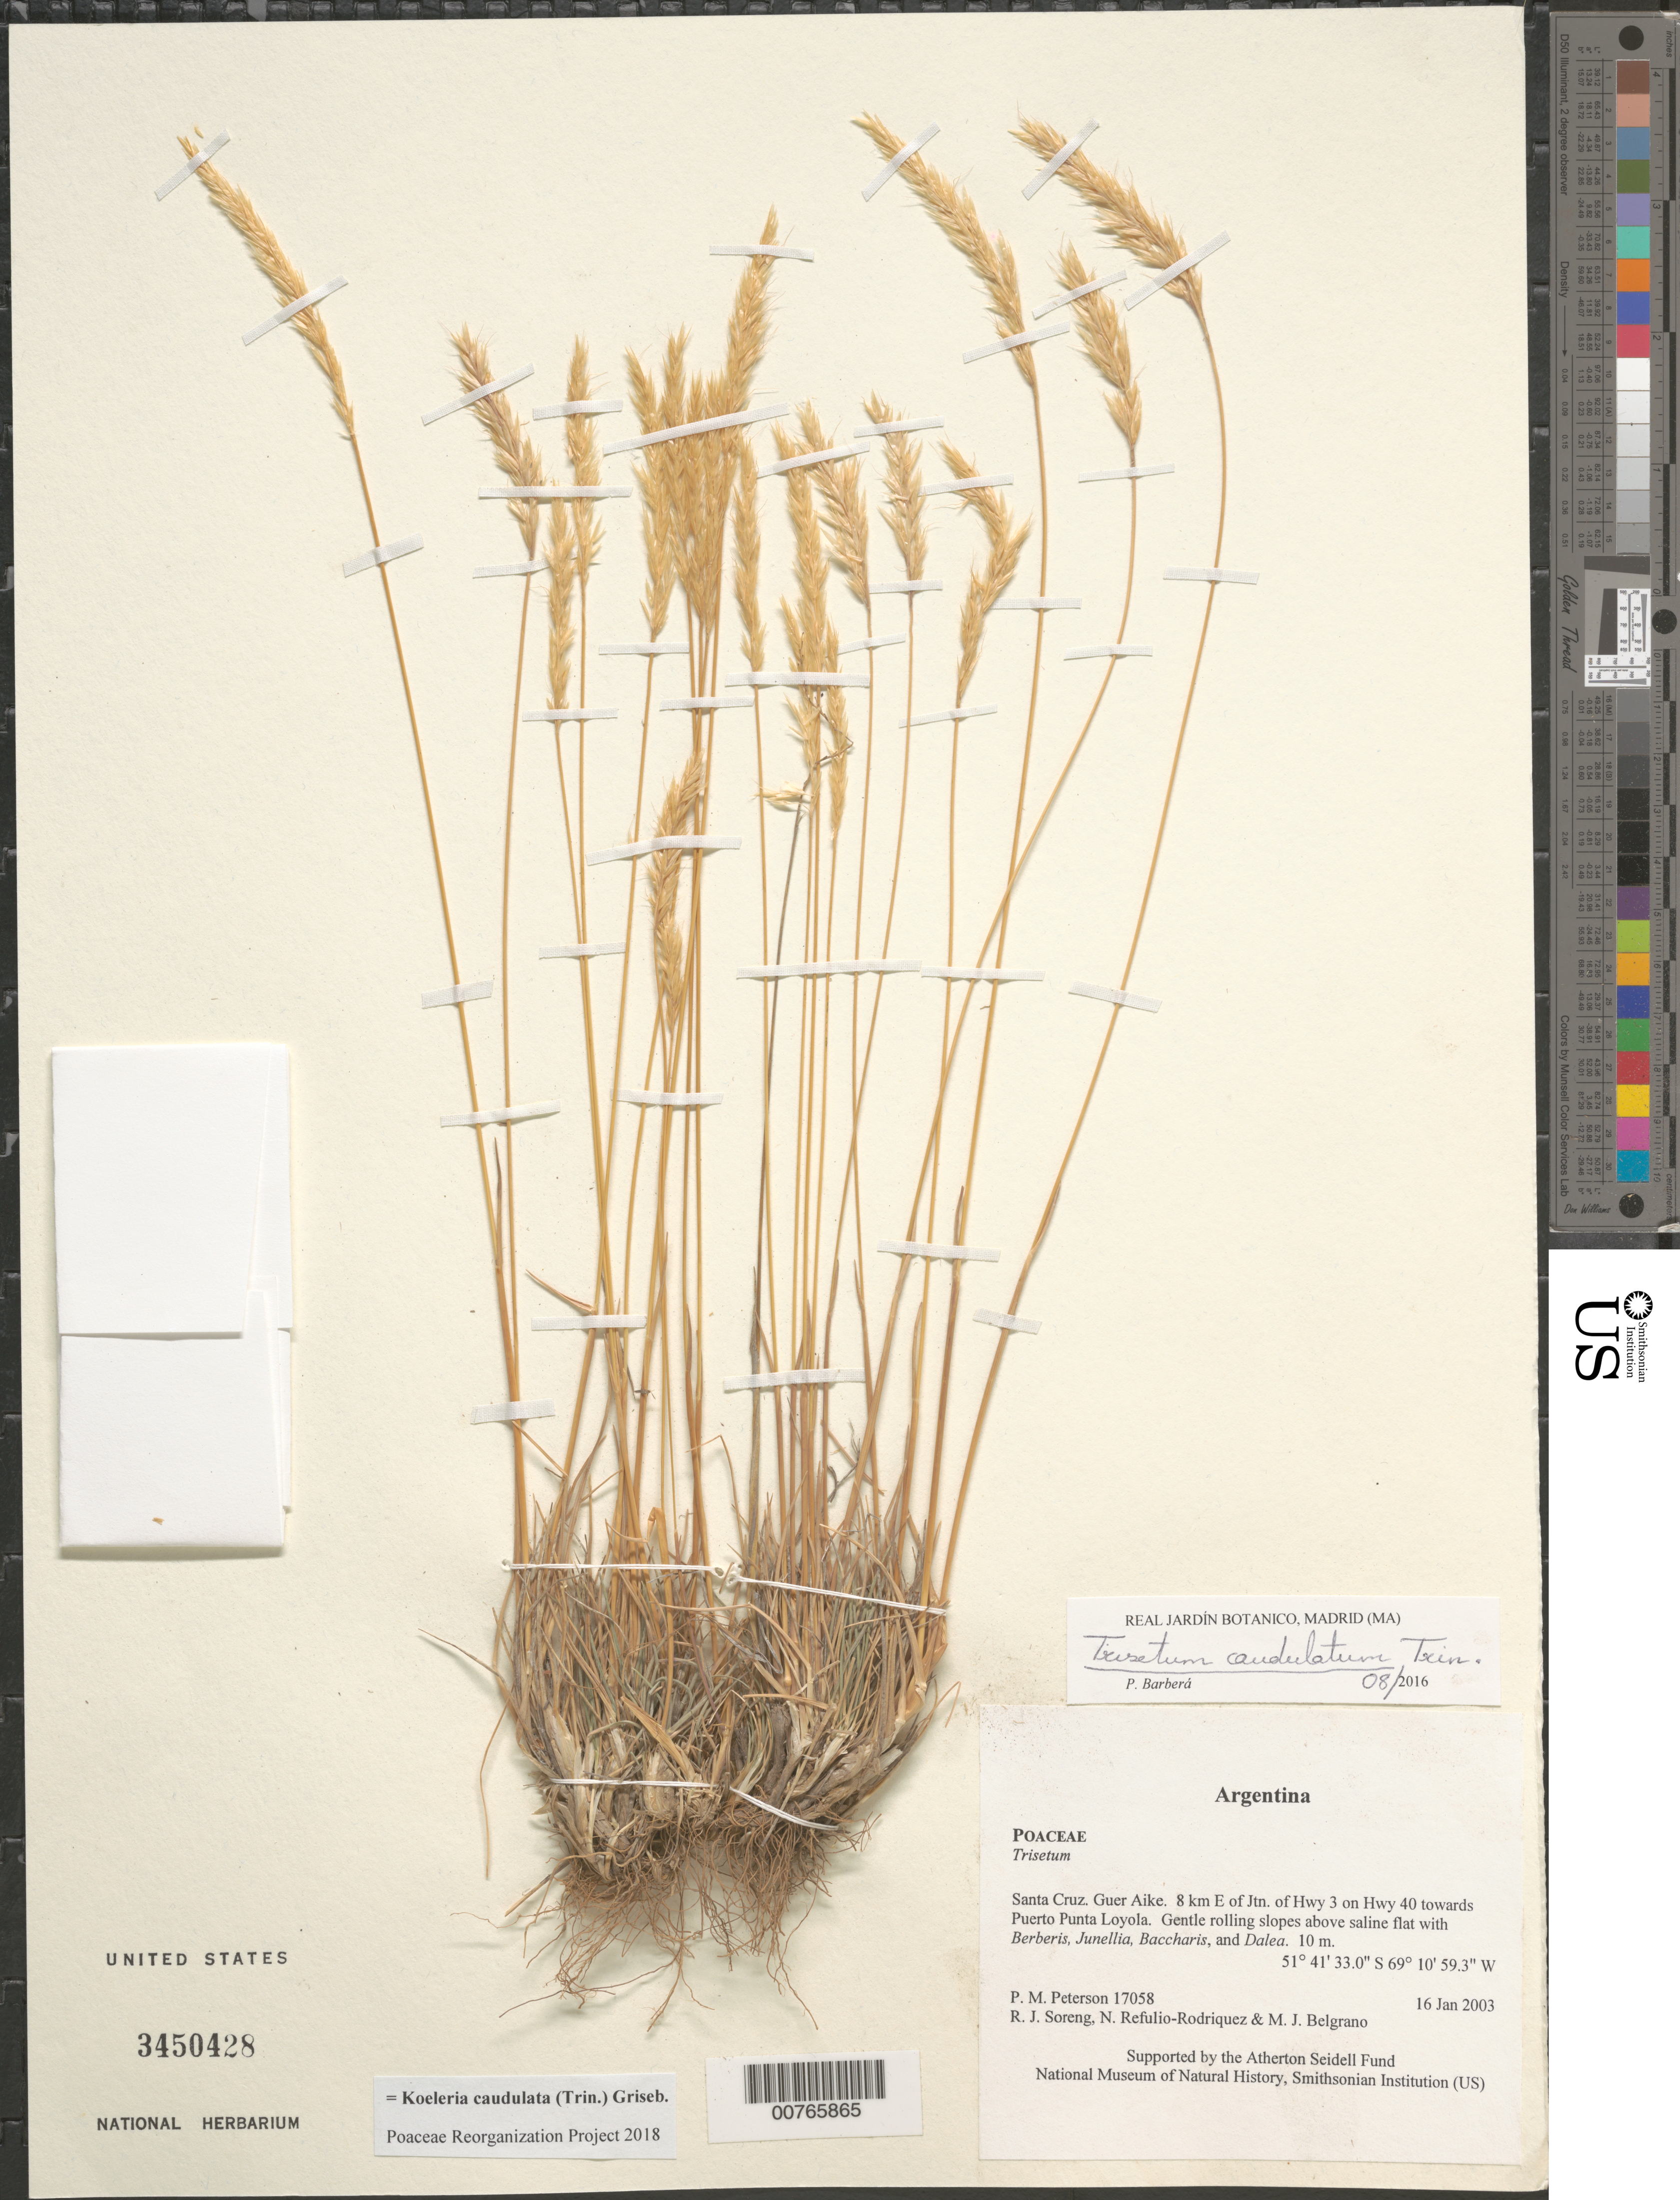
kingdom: Plantae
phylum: Tracheophyta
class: Liliopsida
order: Poales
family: Poaceae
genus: Koeleria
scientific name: Koeleria caudulata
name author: (Trin.) Griseb.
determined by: Poaceae Reorganization Project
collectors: P. M. Peterson, R. J. Soreng, N. Refulio-Rodríguez & M. Belgrano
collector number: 17058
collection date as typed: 16 Jan 2003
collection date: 2003-01-16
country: Argentina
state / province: Santa Cruz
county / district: Guer Aike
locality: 8 km E of Jtn. of Hwy 3 on Hwy 40 towards Puerto Punta Loyola. Gentle rolling slopes above saline flat with Berberis, Junellia, Baccharis, and Dalea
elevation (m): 10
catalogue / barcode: US 3450428